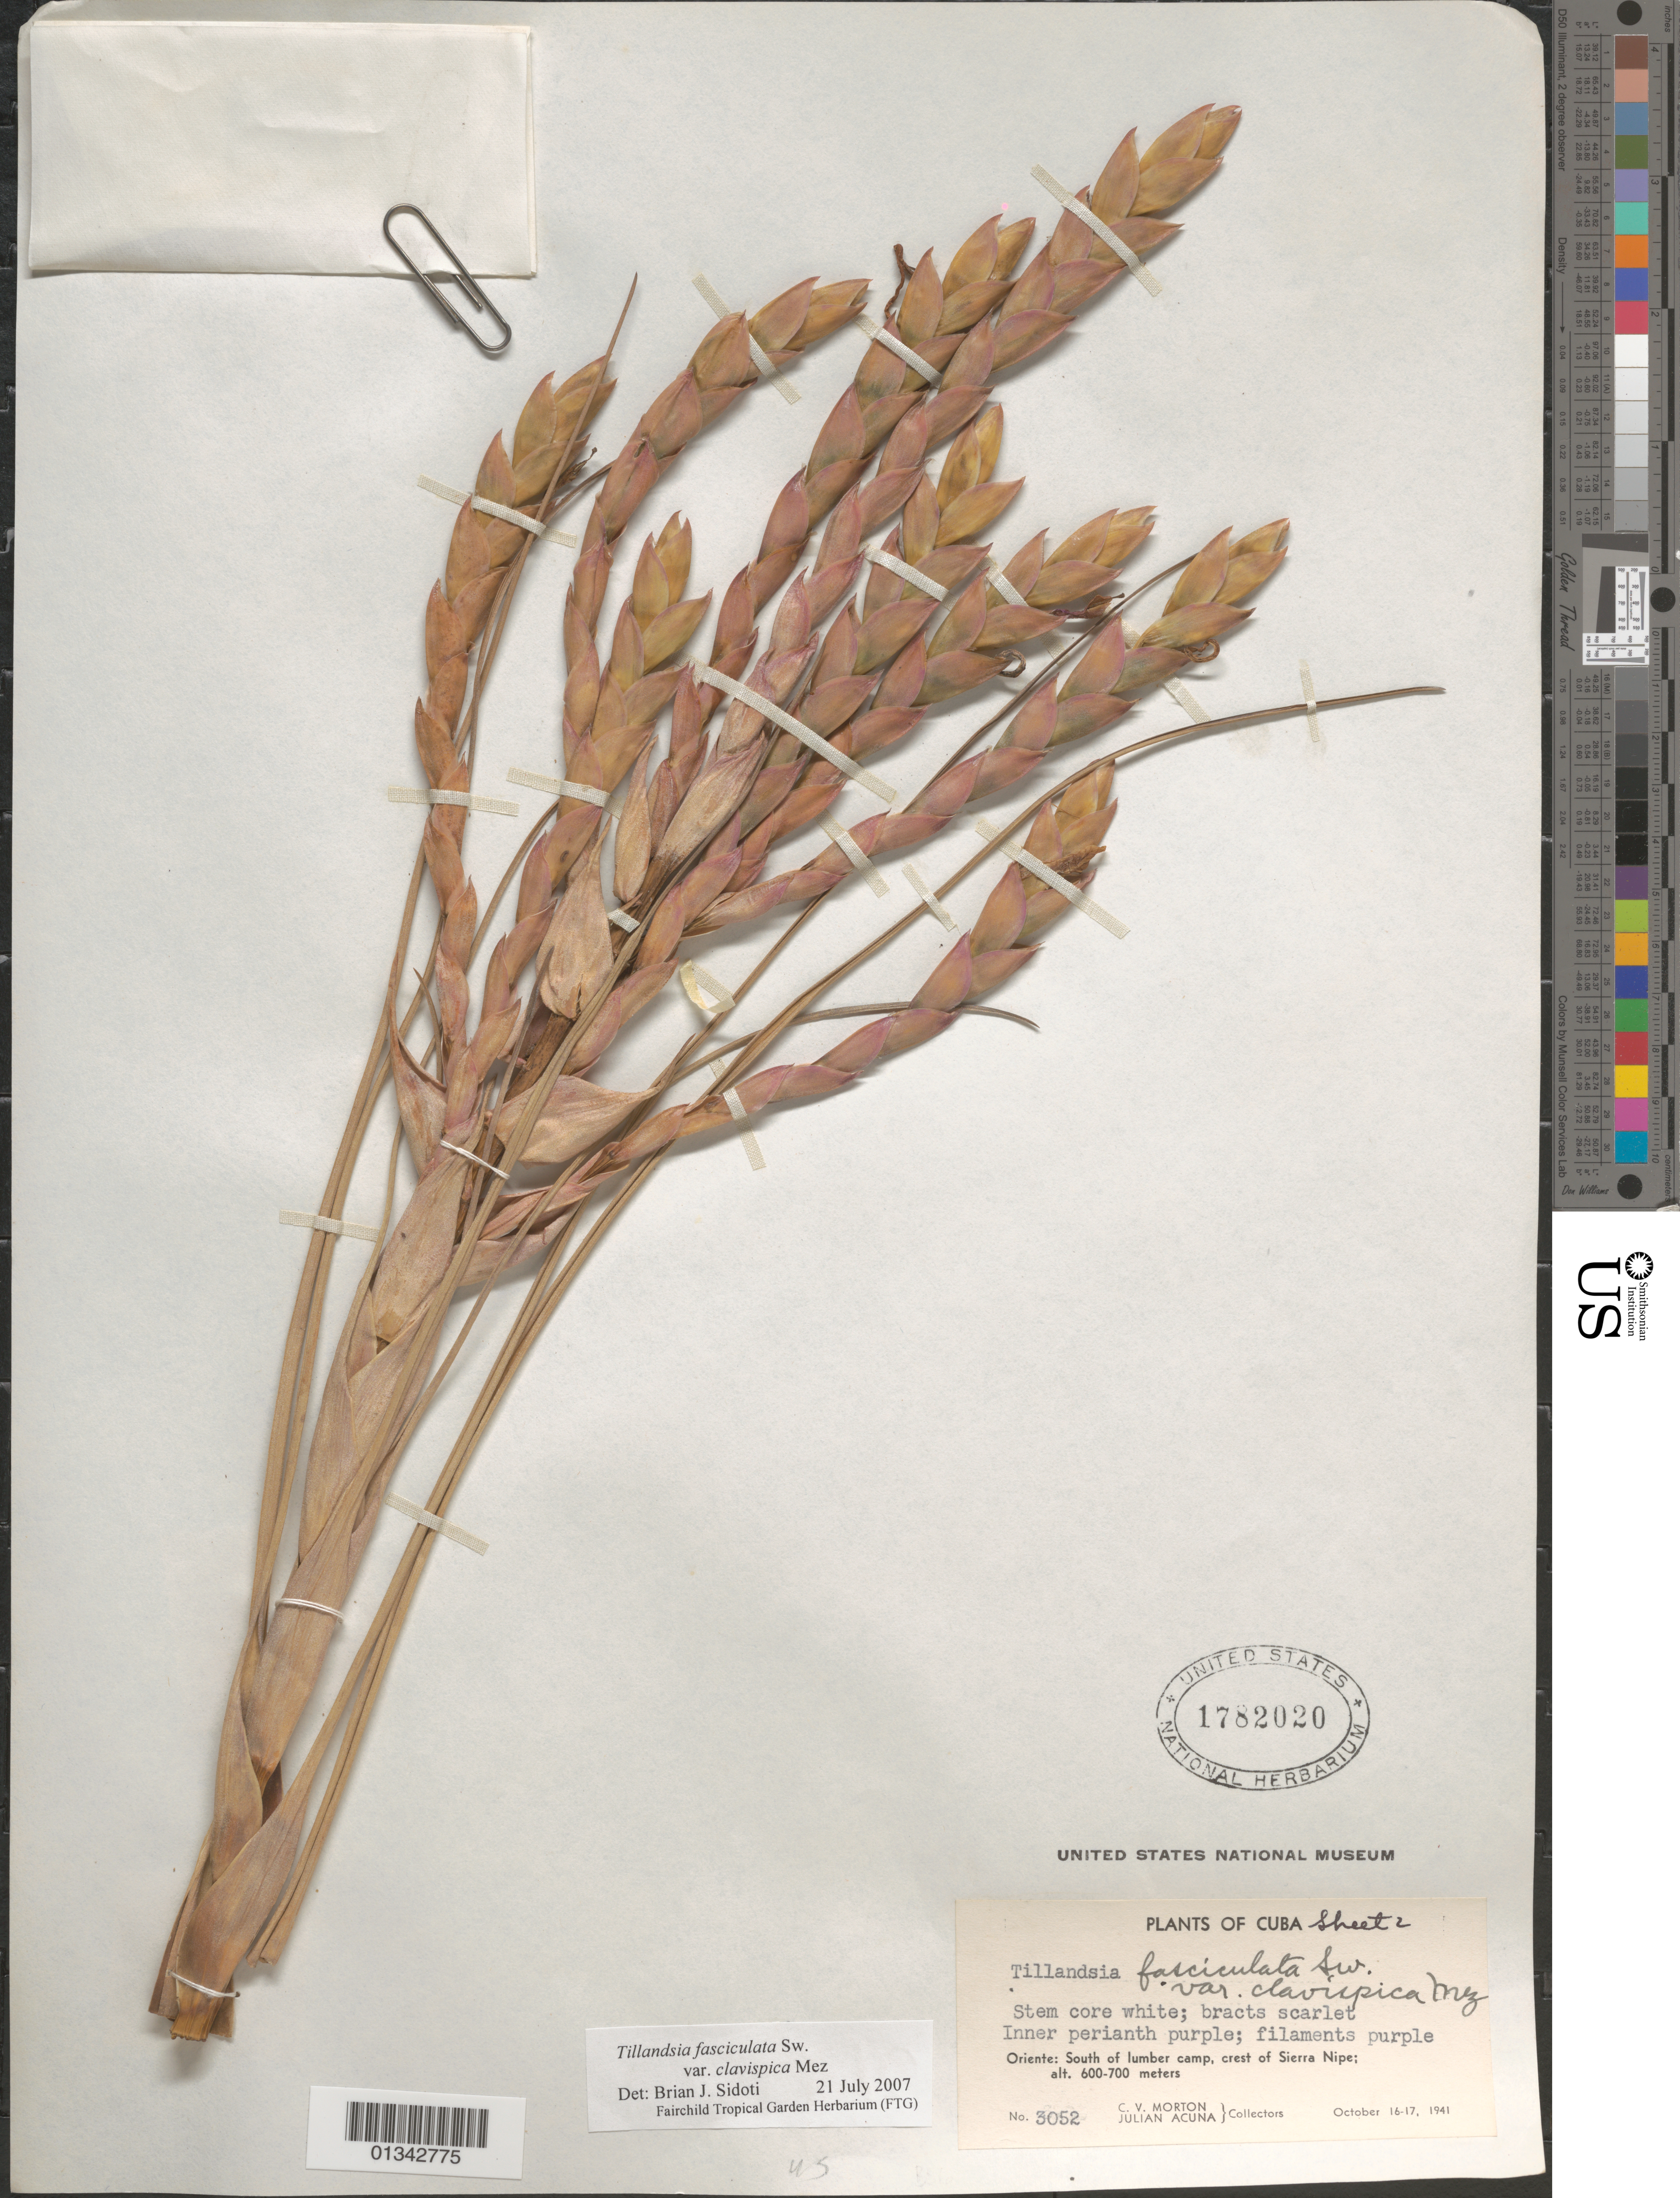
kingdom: Plantae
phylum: Tracheophyta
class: Liliopsida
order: Poales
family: Bromeliaceae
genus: Tillandsia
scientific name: Tillandsia fasciculata var. clavispica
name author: Mez in A. DC.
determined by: Sidoti, B. J.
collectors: C. V. Morton & J. B. Acuña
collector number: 3052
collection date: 1941-10-16/1941-10-17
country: Cuba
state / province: Holguín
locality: Oriente [Holguín], S of lumber camp, crest of Sierra Nipe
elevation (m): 600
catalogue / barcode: US 1782020